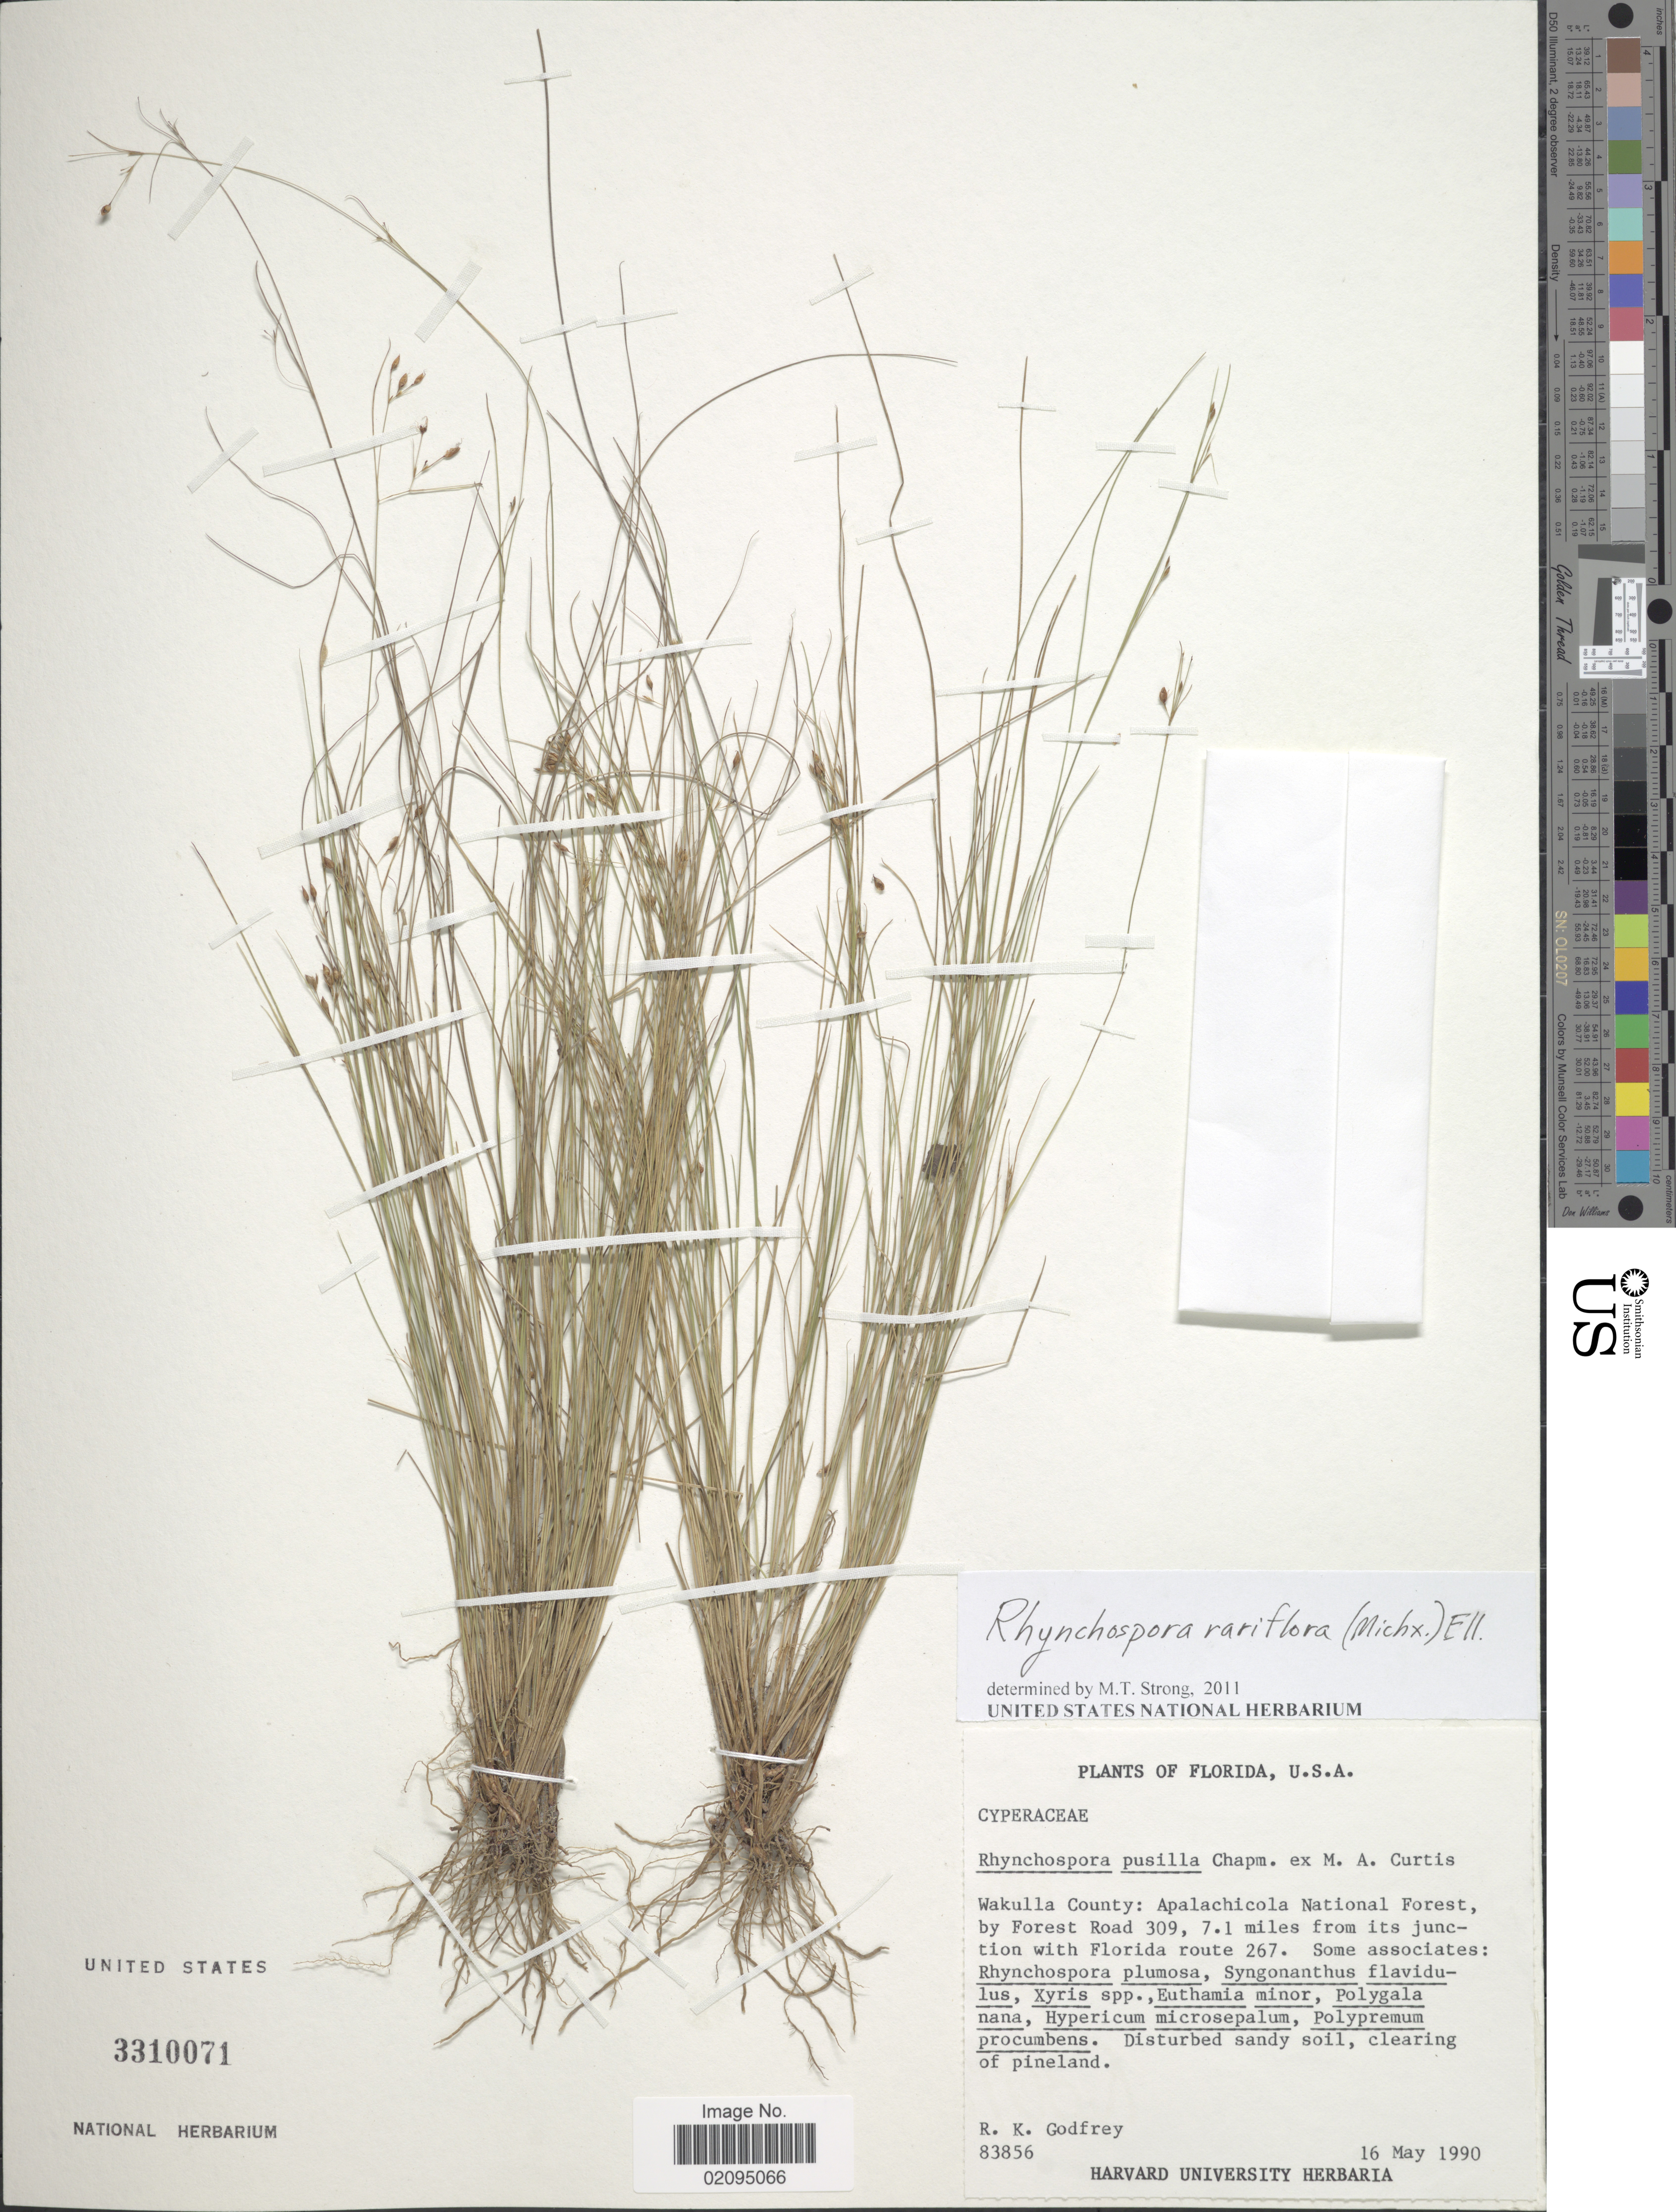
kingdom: Plantae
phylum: Tracheophyta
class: Liliopsida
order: Poales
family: Cyperaceae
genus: Rhynchospora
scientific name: Rhynchospora rariflora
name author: (Michx.) Elliott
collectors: R. K. Godfrey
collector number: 83856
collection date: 1990-05-16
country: United States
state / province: Florida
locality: Wakulla County: Apalachicola National Forest by Forest Road 309, 7.1 miles from its junction with Florida route 267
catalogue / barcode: US 3310071